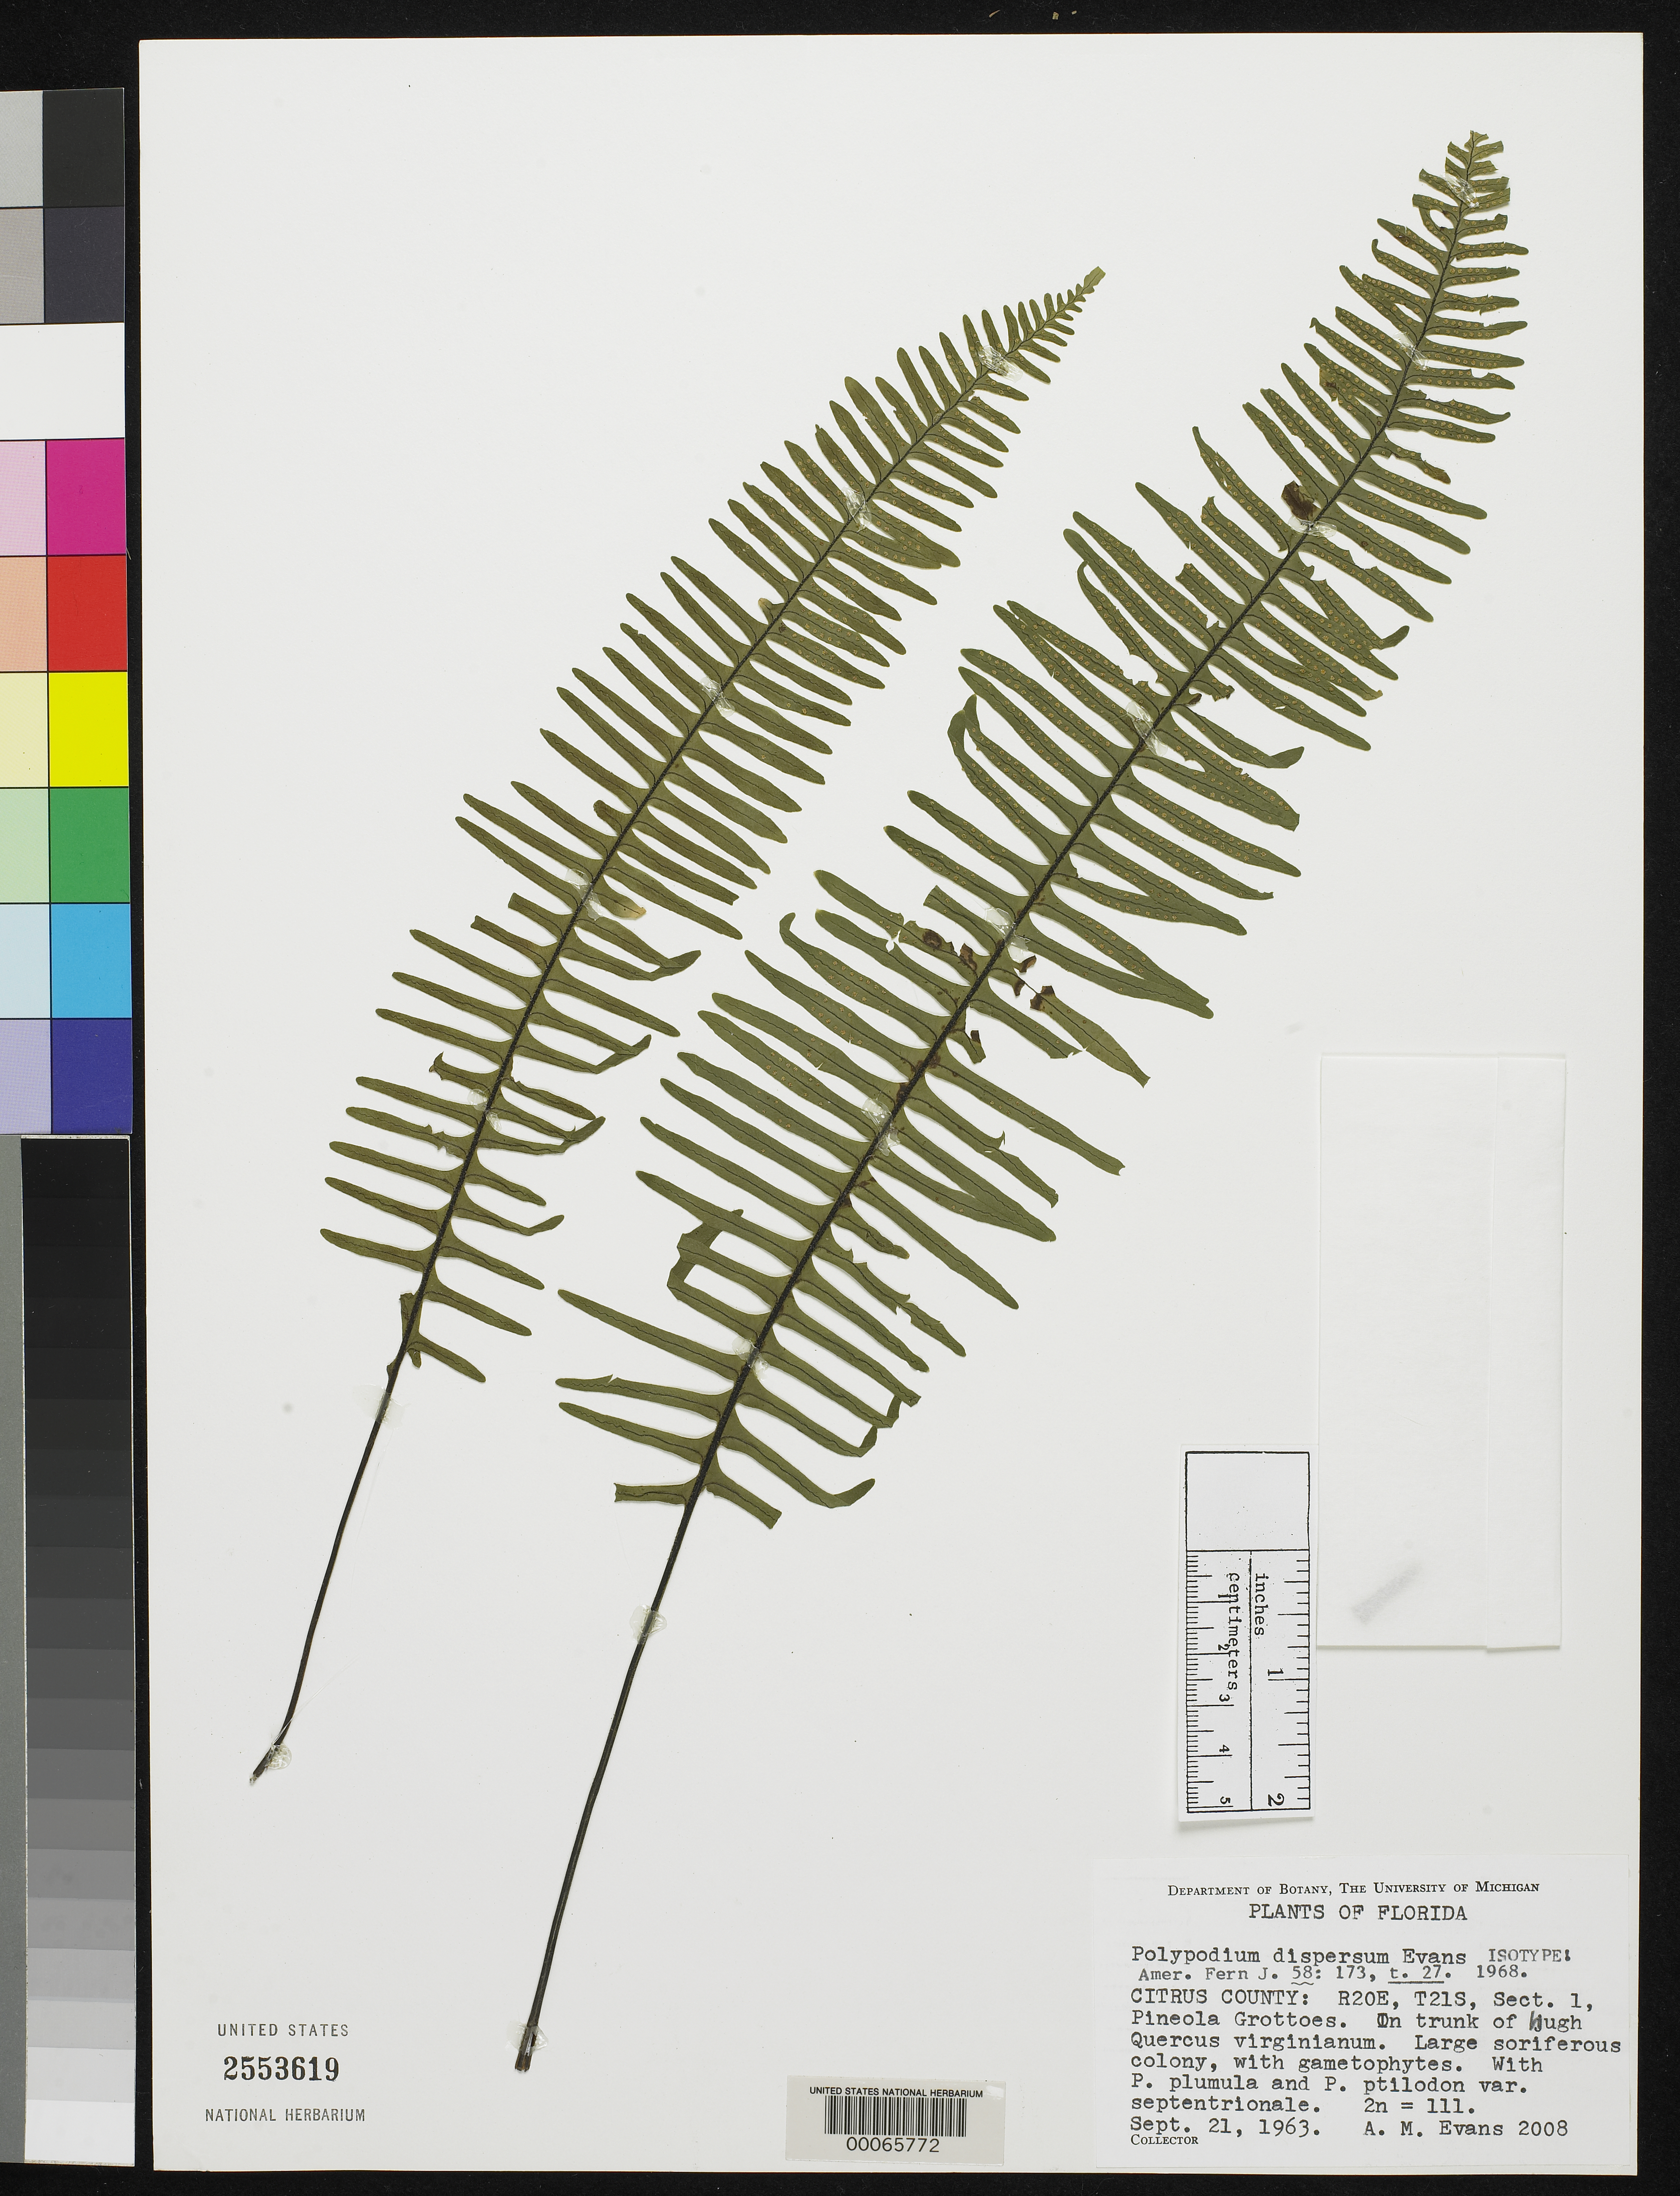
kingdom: Plantae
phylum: Tracheophyta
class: Polypodiopsida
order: Polypodiales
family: Polypodiaceae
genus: Polypodium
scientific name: Polypodium dispersum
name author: A.M. Evans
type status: Isotype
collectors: A. M. Evans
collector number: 2008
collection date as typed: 21 Sep 1963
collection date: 1963-09-21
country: United States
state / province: Florida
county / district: Citrus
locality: Pineola Grottoes.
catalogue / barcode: US 2553619